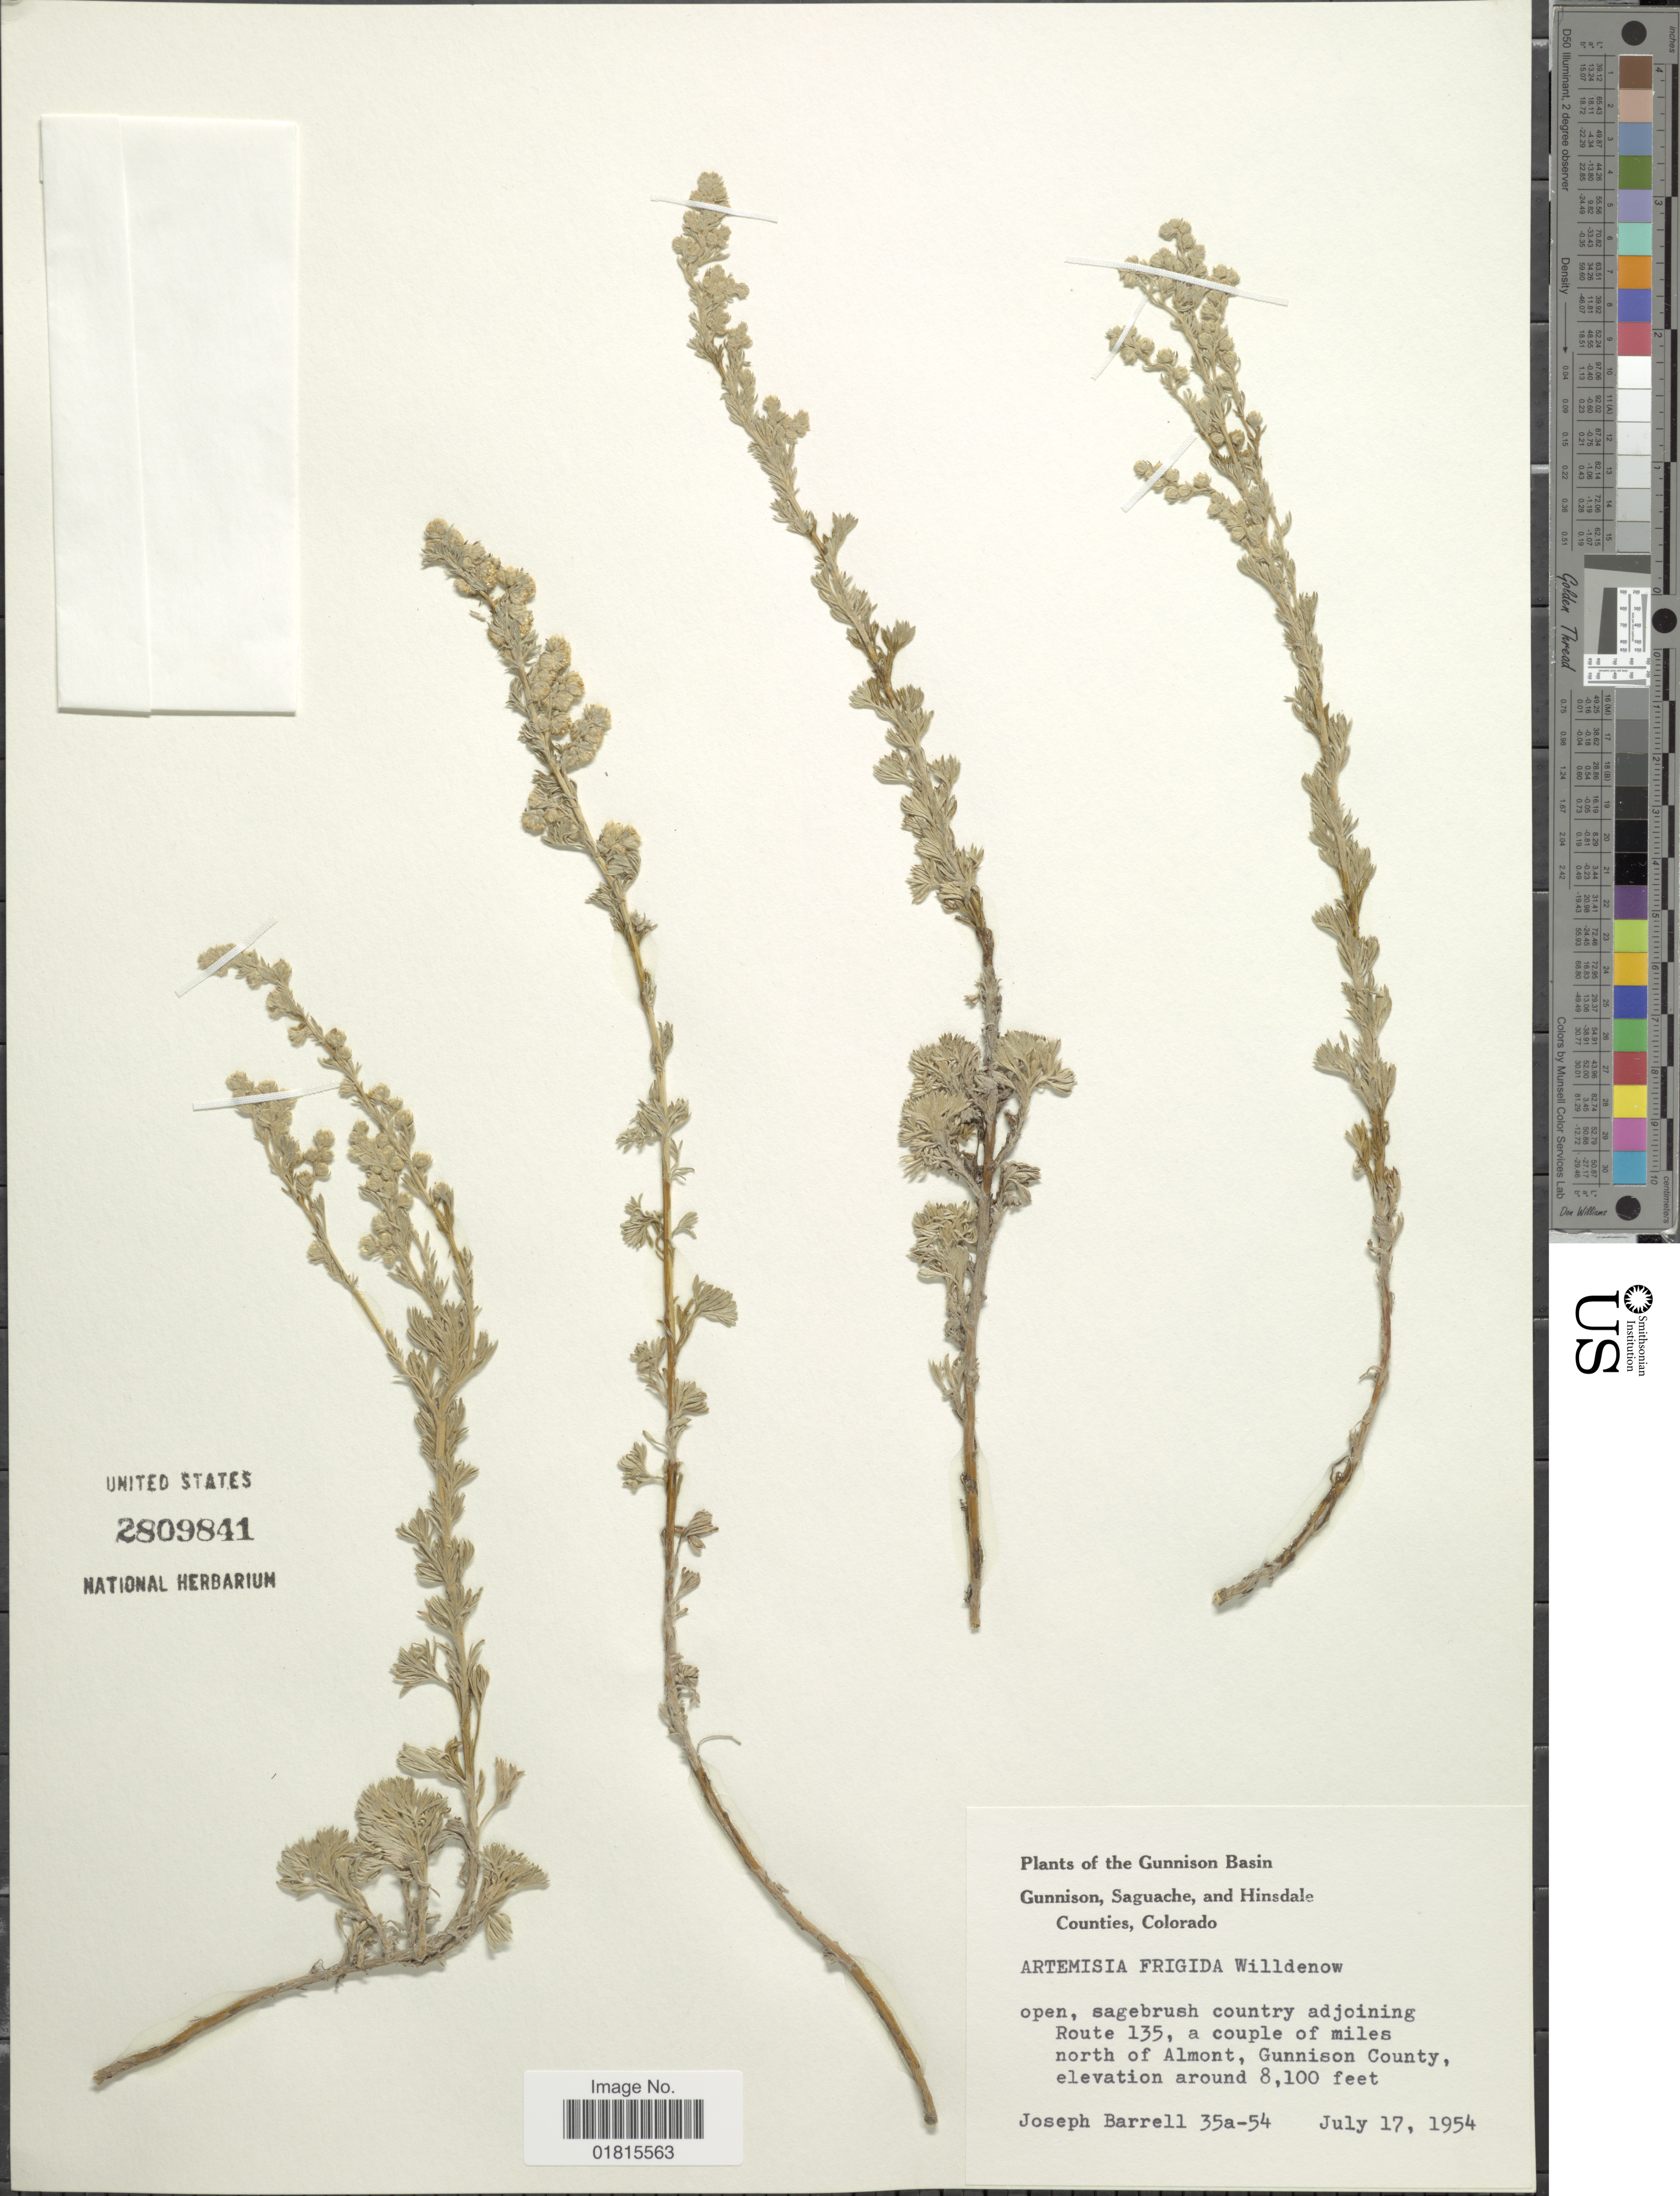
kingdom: Plantae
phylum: Tracheophyta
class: Magnoliopsida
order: Asterales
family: Asteraceae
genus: Artemisia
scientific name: Artemisia frigida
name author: Willd.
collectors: J. Barrell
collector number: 35a-54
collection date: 1954-07-17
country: United States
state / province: Colorado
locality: Gunnison Basin, Gunnison, Saguache, and Hinsdale Counties, open, sagebrush country adjoining Route 135, a couple of miles north of Almont, Gunnison County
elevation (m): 2469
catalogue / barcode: US 2809841